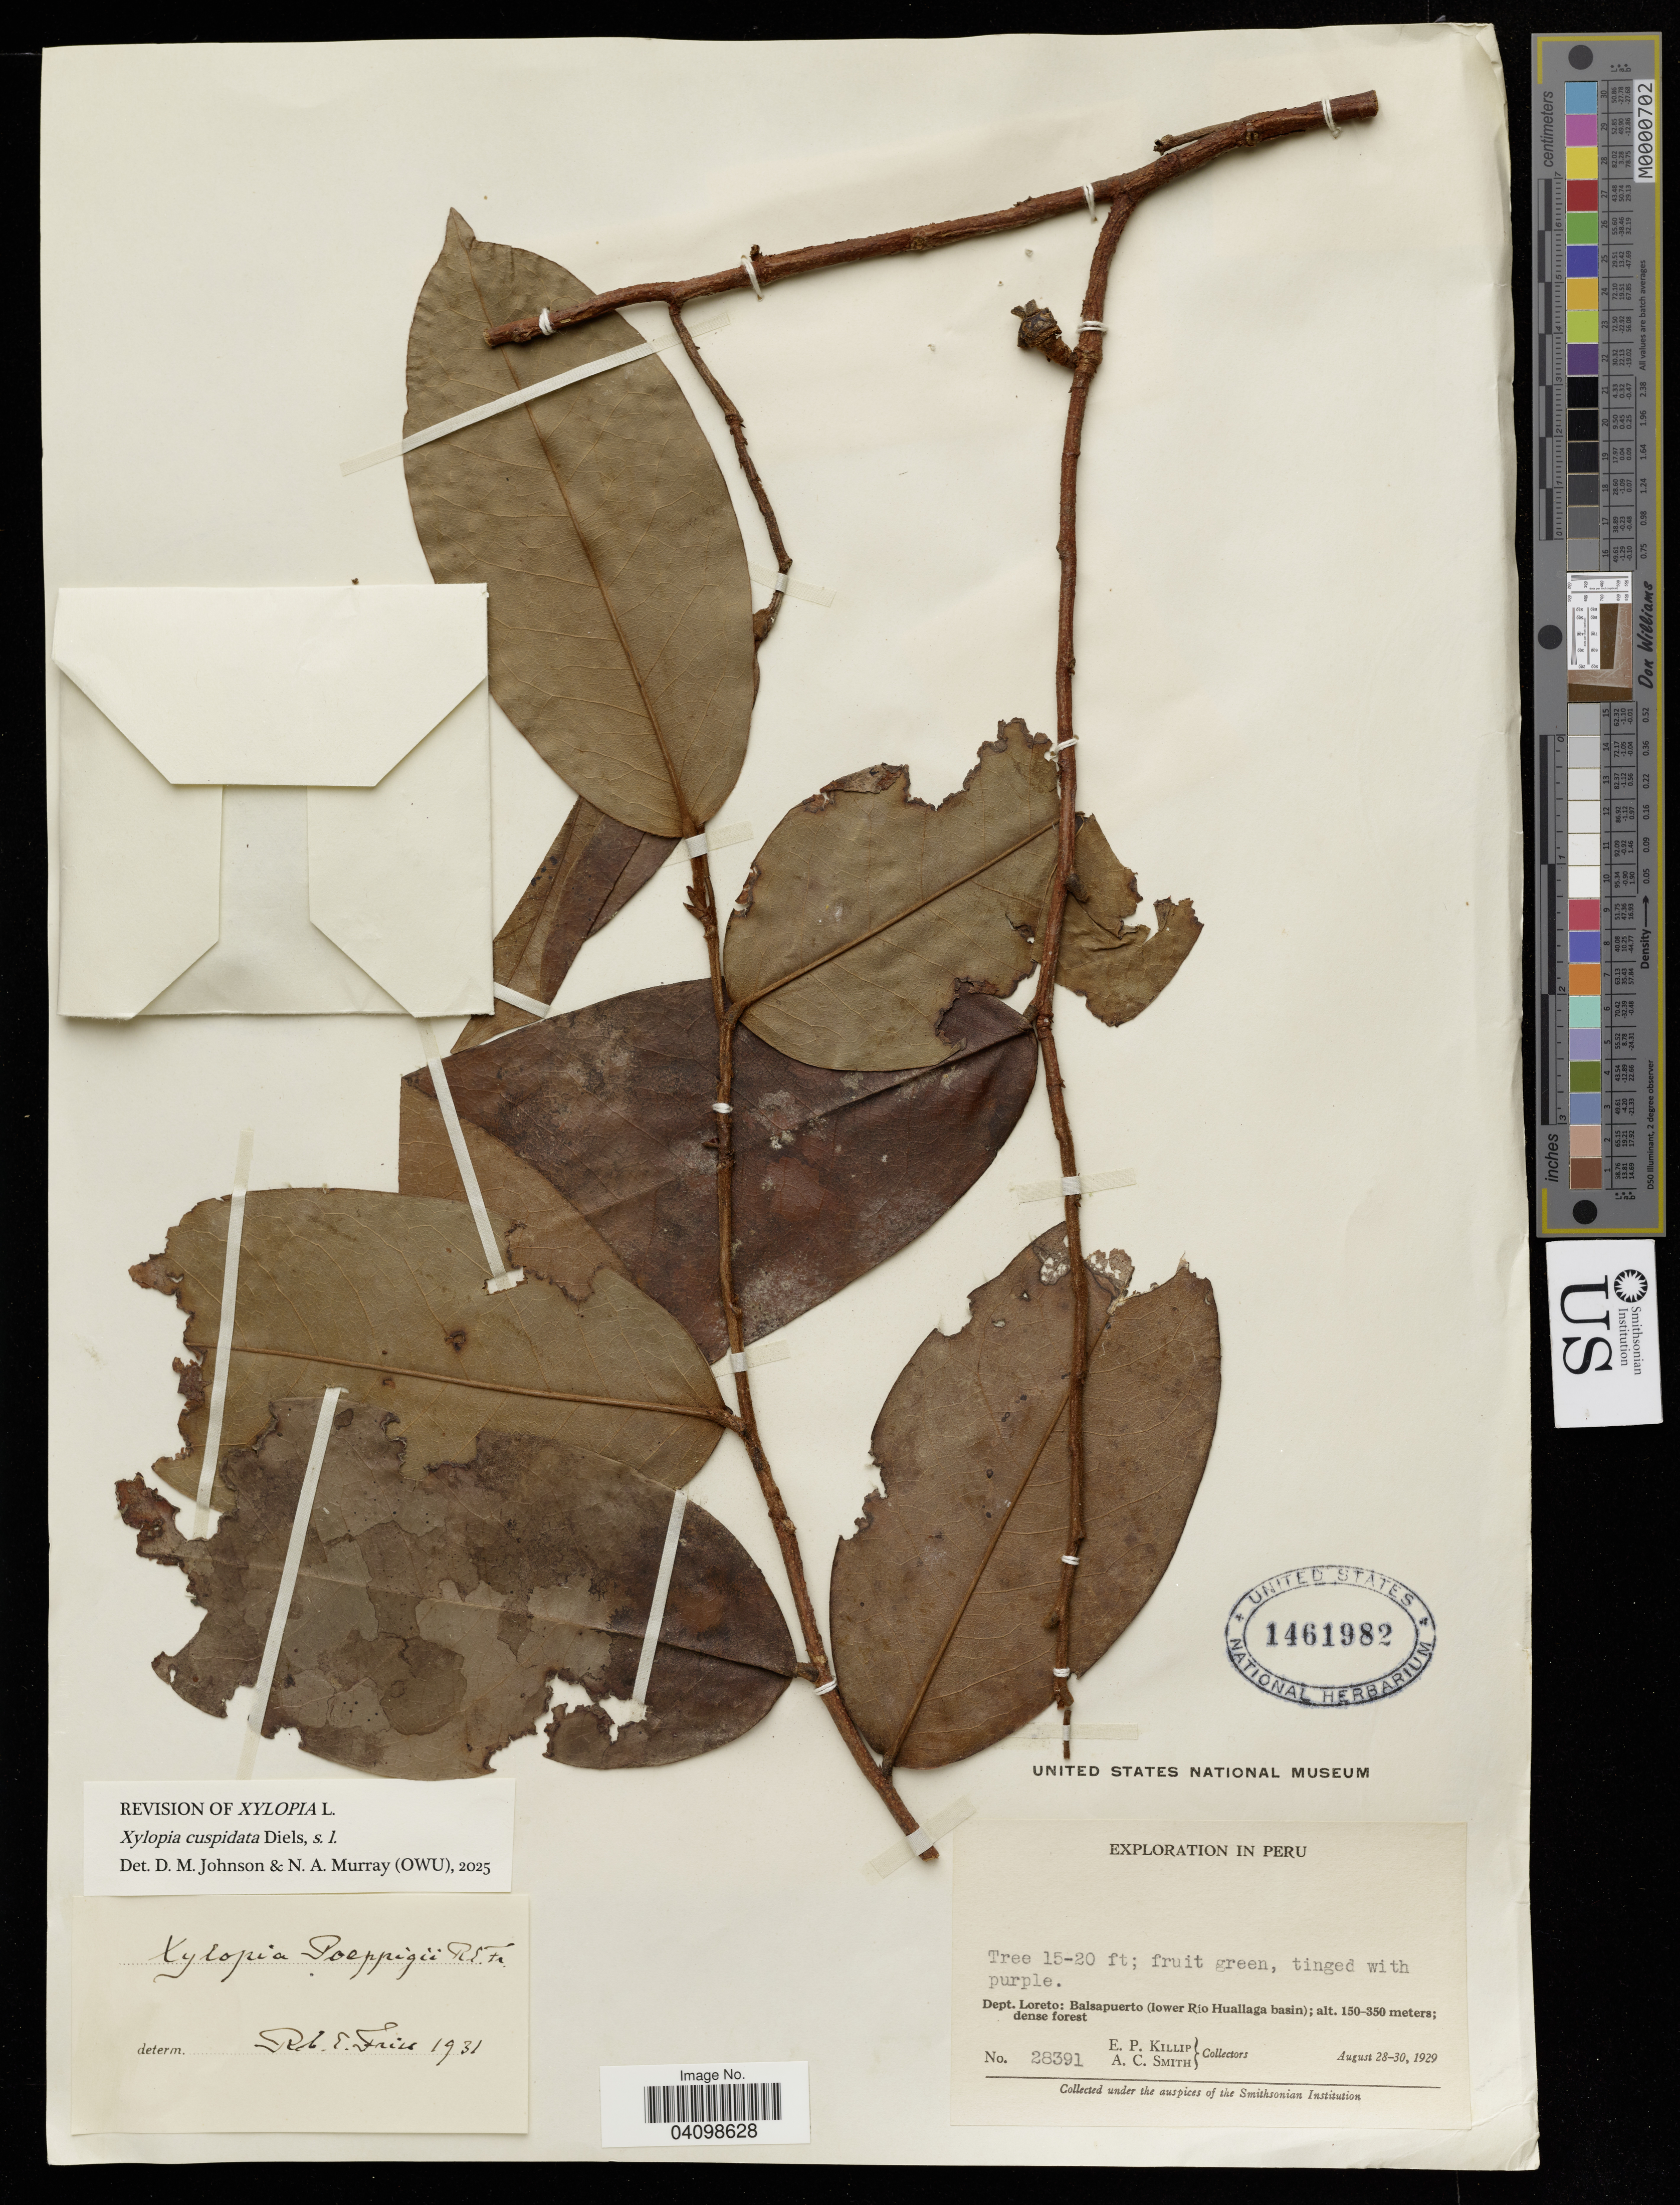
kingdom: Plantae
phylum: Tracheophyta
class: Magnoliopsida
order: Magnoliales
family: Annonaceae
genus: Xylopia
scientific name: Xylopia cuspidata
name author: Diels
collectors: E. Killip & A. C. Smith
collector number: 28391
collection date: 1929-08-28/1929-08-30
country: Peru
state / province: Loreto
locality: Balsapuerto (lower Río Huallaga basin).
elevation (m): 150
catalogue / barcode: US 1461982